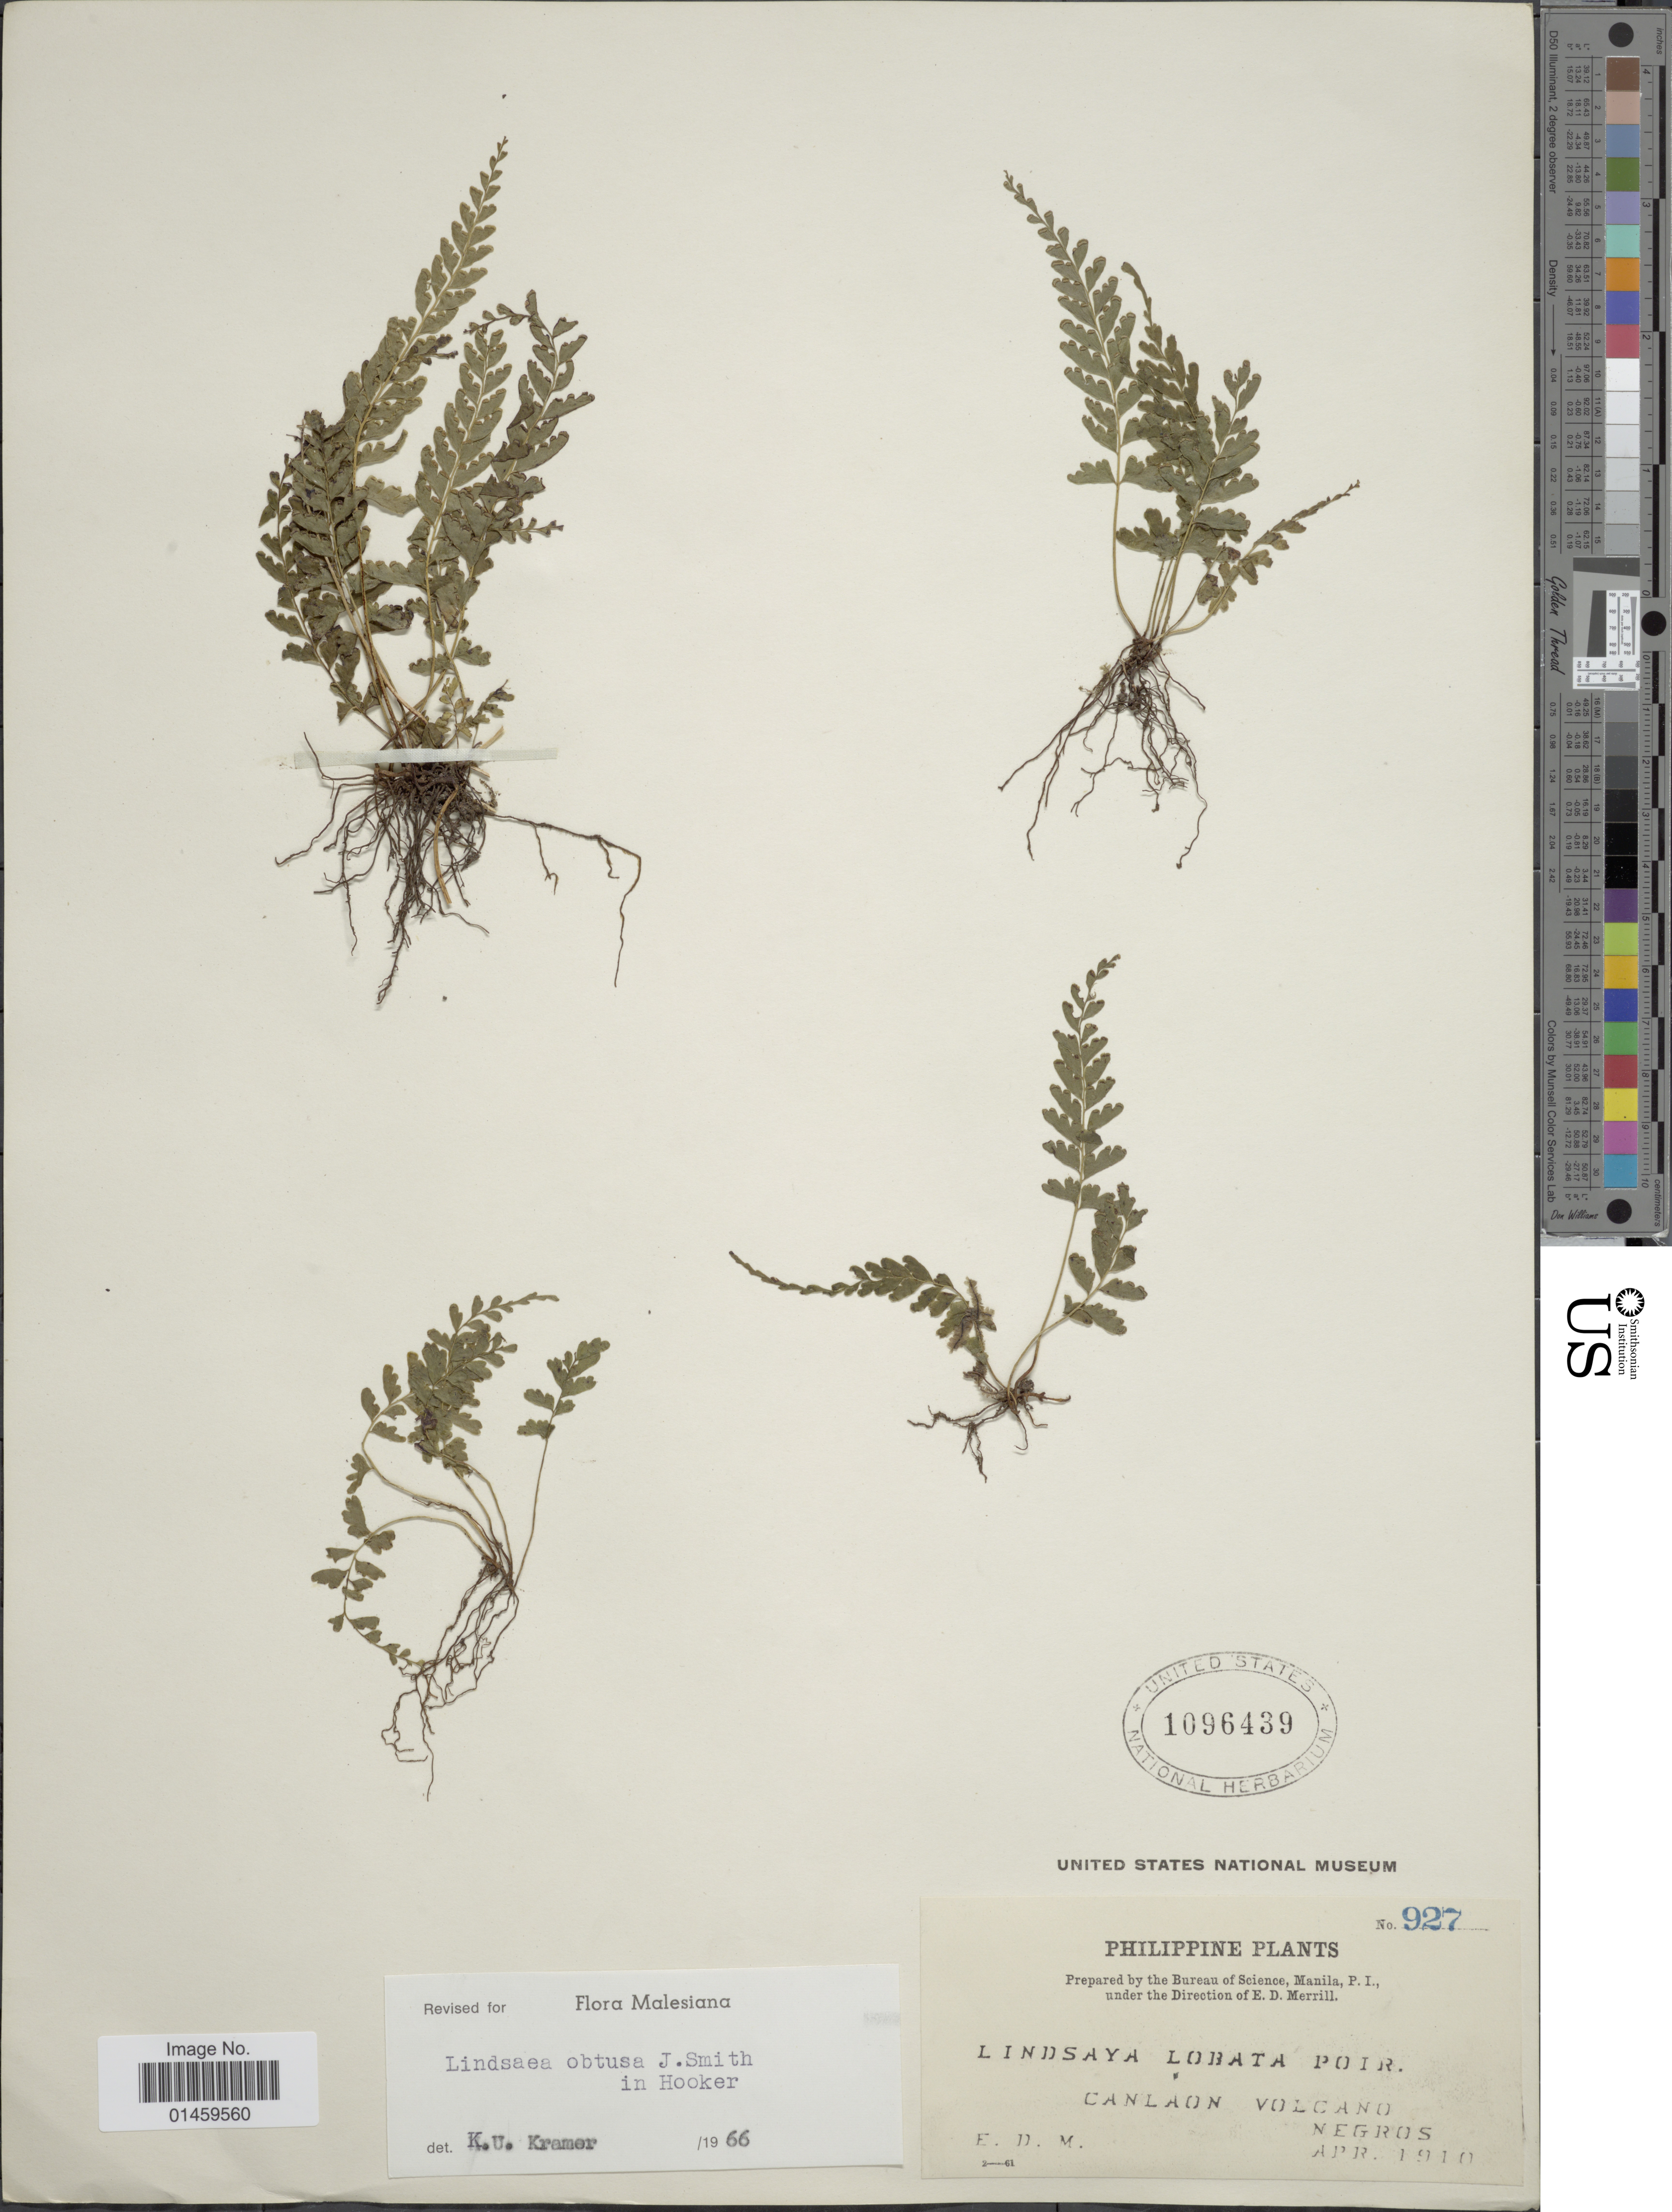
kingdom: Plantae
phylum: Tracheophyta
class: Polypodiopsida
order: Polypodiales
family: Lindsaeaceae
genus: Lindsaea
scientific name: Lindsaea obtusa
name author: J. Sm. ex Hook.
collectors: E. D. Merrill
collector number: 927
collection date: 1910-04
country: Philippines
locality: Canlaon Volcano. Negros.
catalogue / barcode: US 1096439